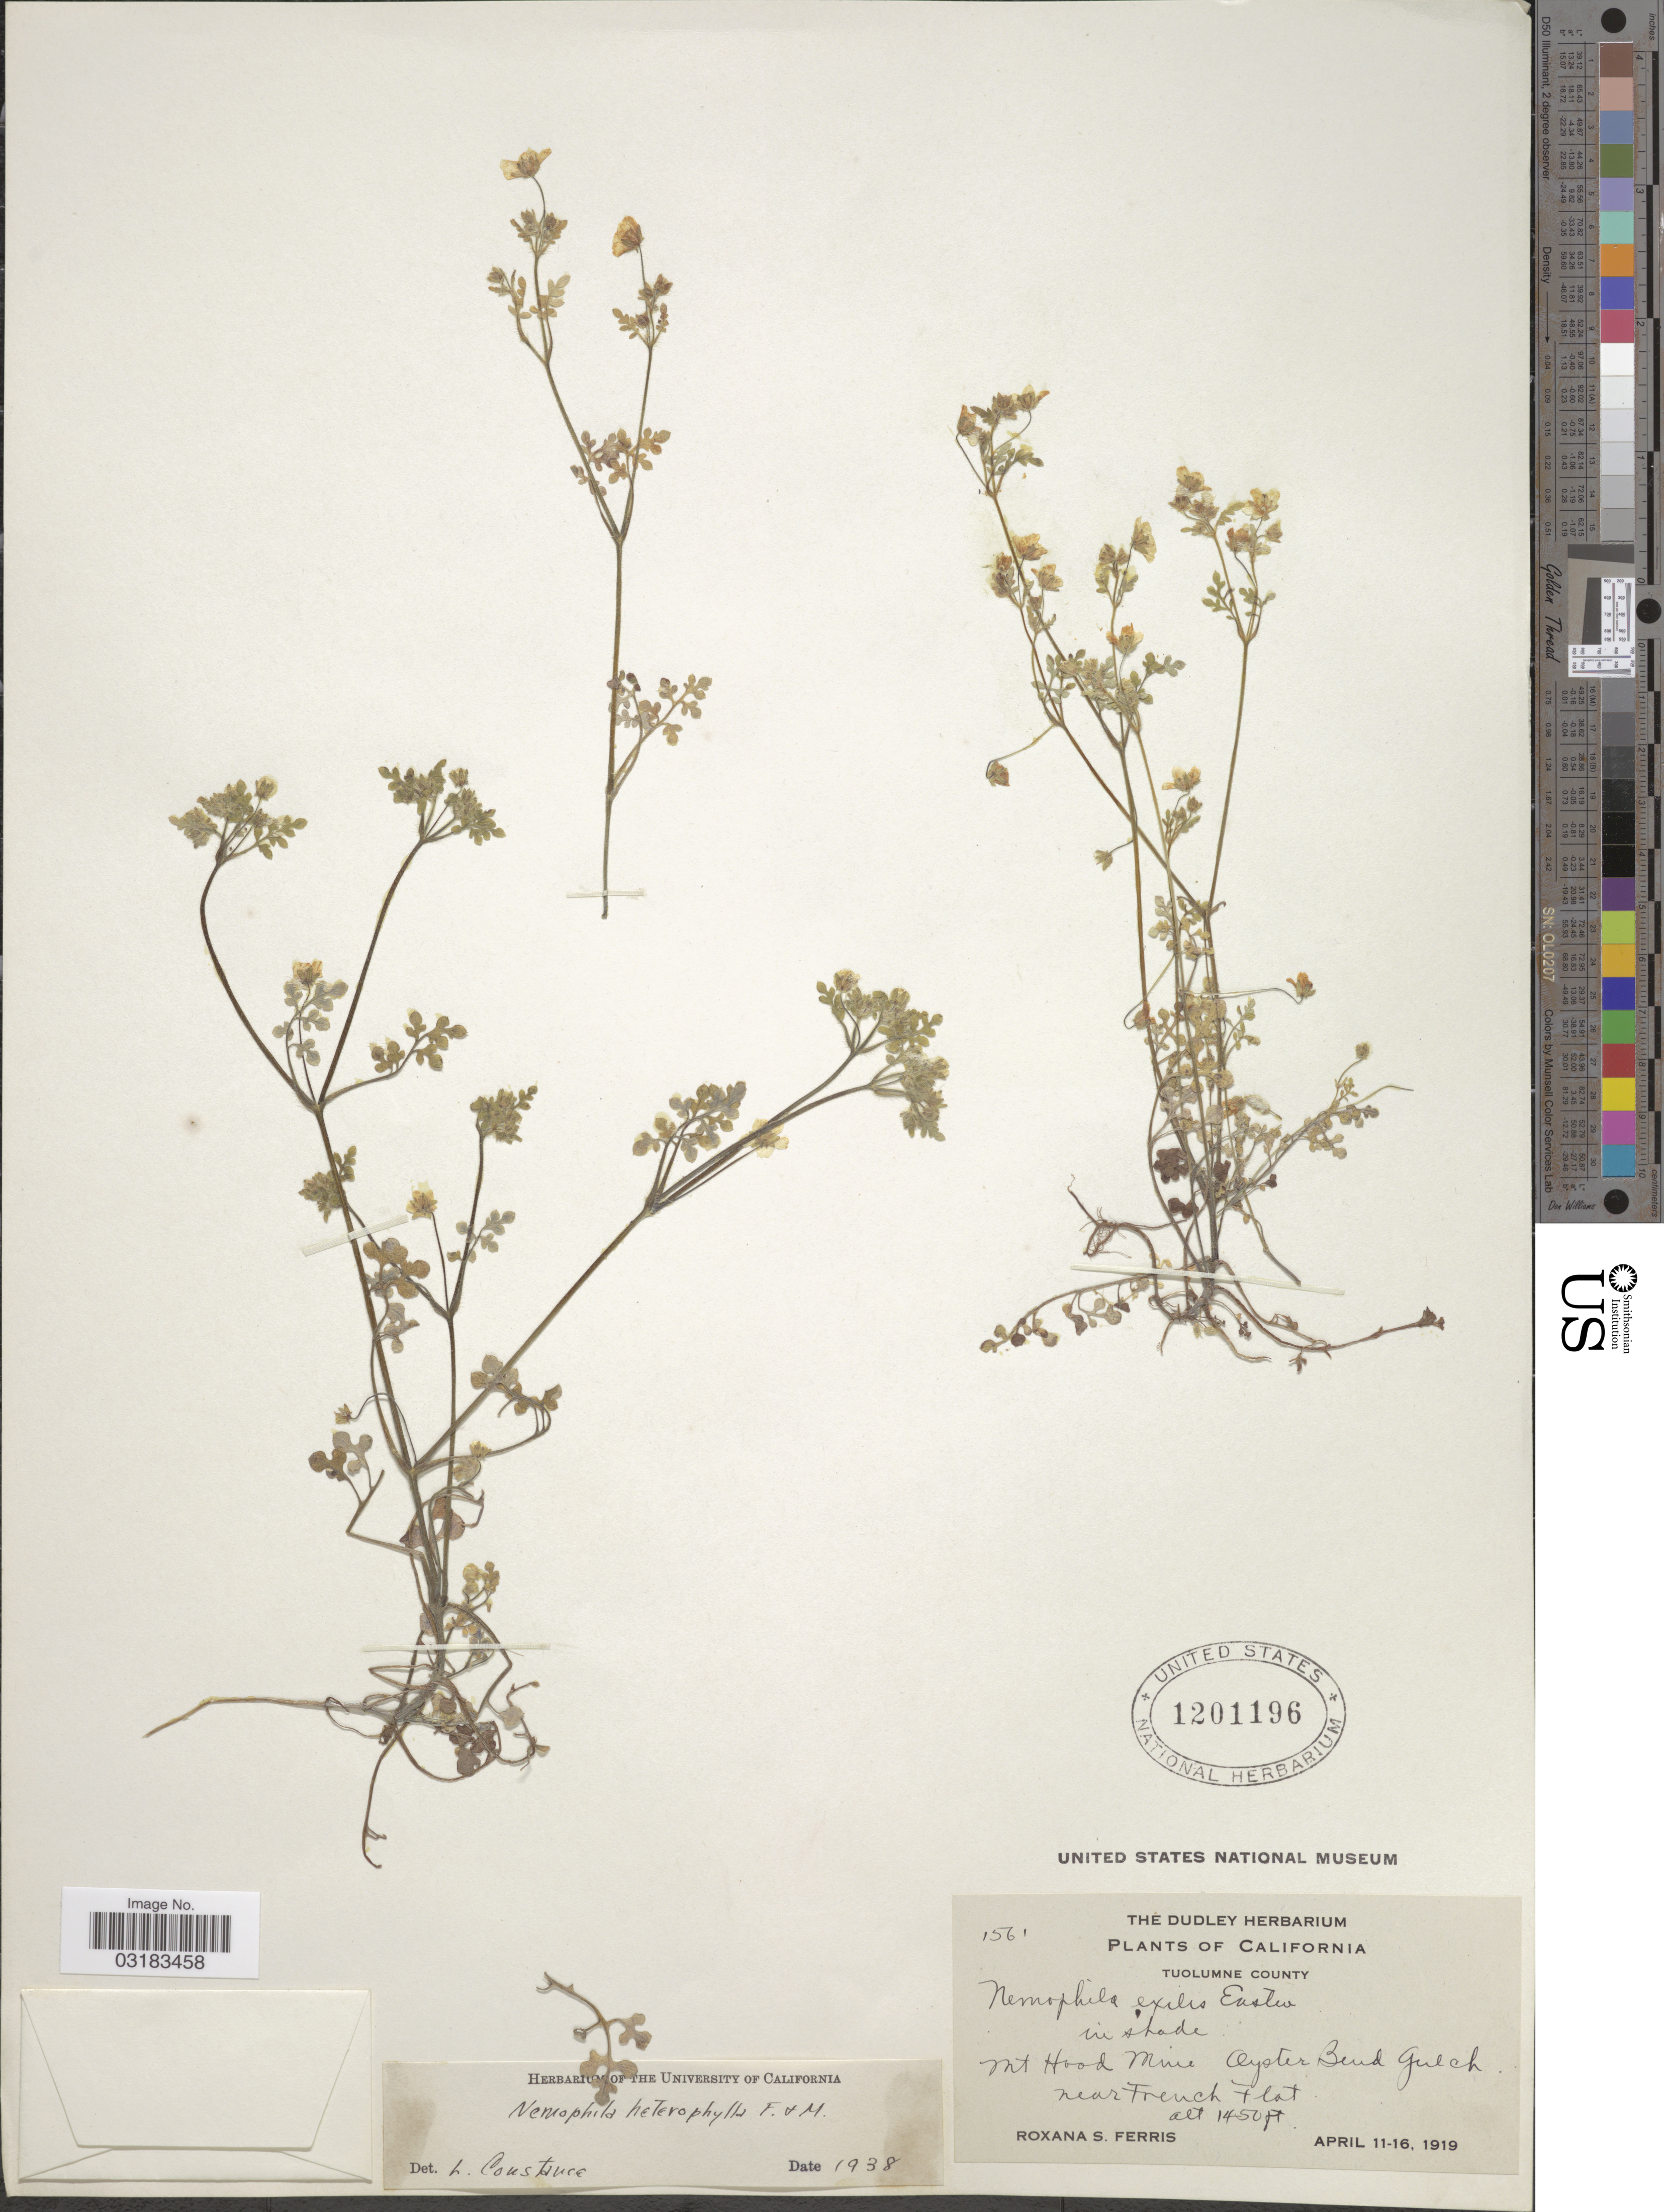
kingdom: Plantae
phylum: Tracheophyta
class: Magnoliopsida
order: Boraginales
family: Hydrophyllaceae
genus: Nemophila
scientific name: Nemophila heterophylla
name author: Fisch. & C.A. Mey.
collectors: R. S. Ferris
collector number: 156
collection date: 1919-04-11/1919-04-16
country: United States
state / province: California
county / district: Tuolumne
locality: Tuolumne County. Mt. Hood Mine Oyster Beand Gulch near French Flat.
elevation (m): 442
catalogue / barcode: US 1201196